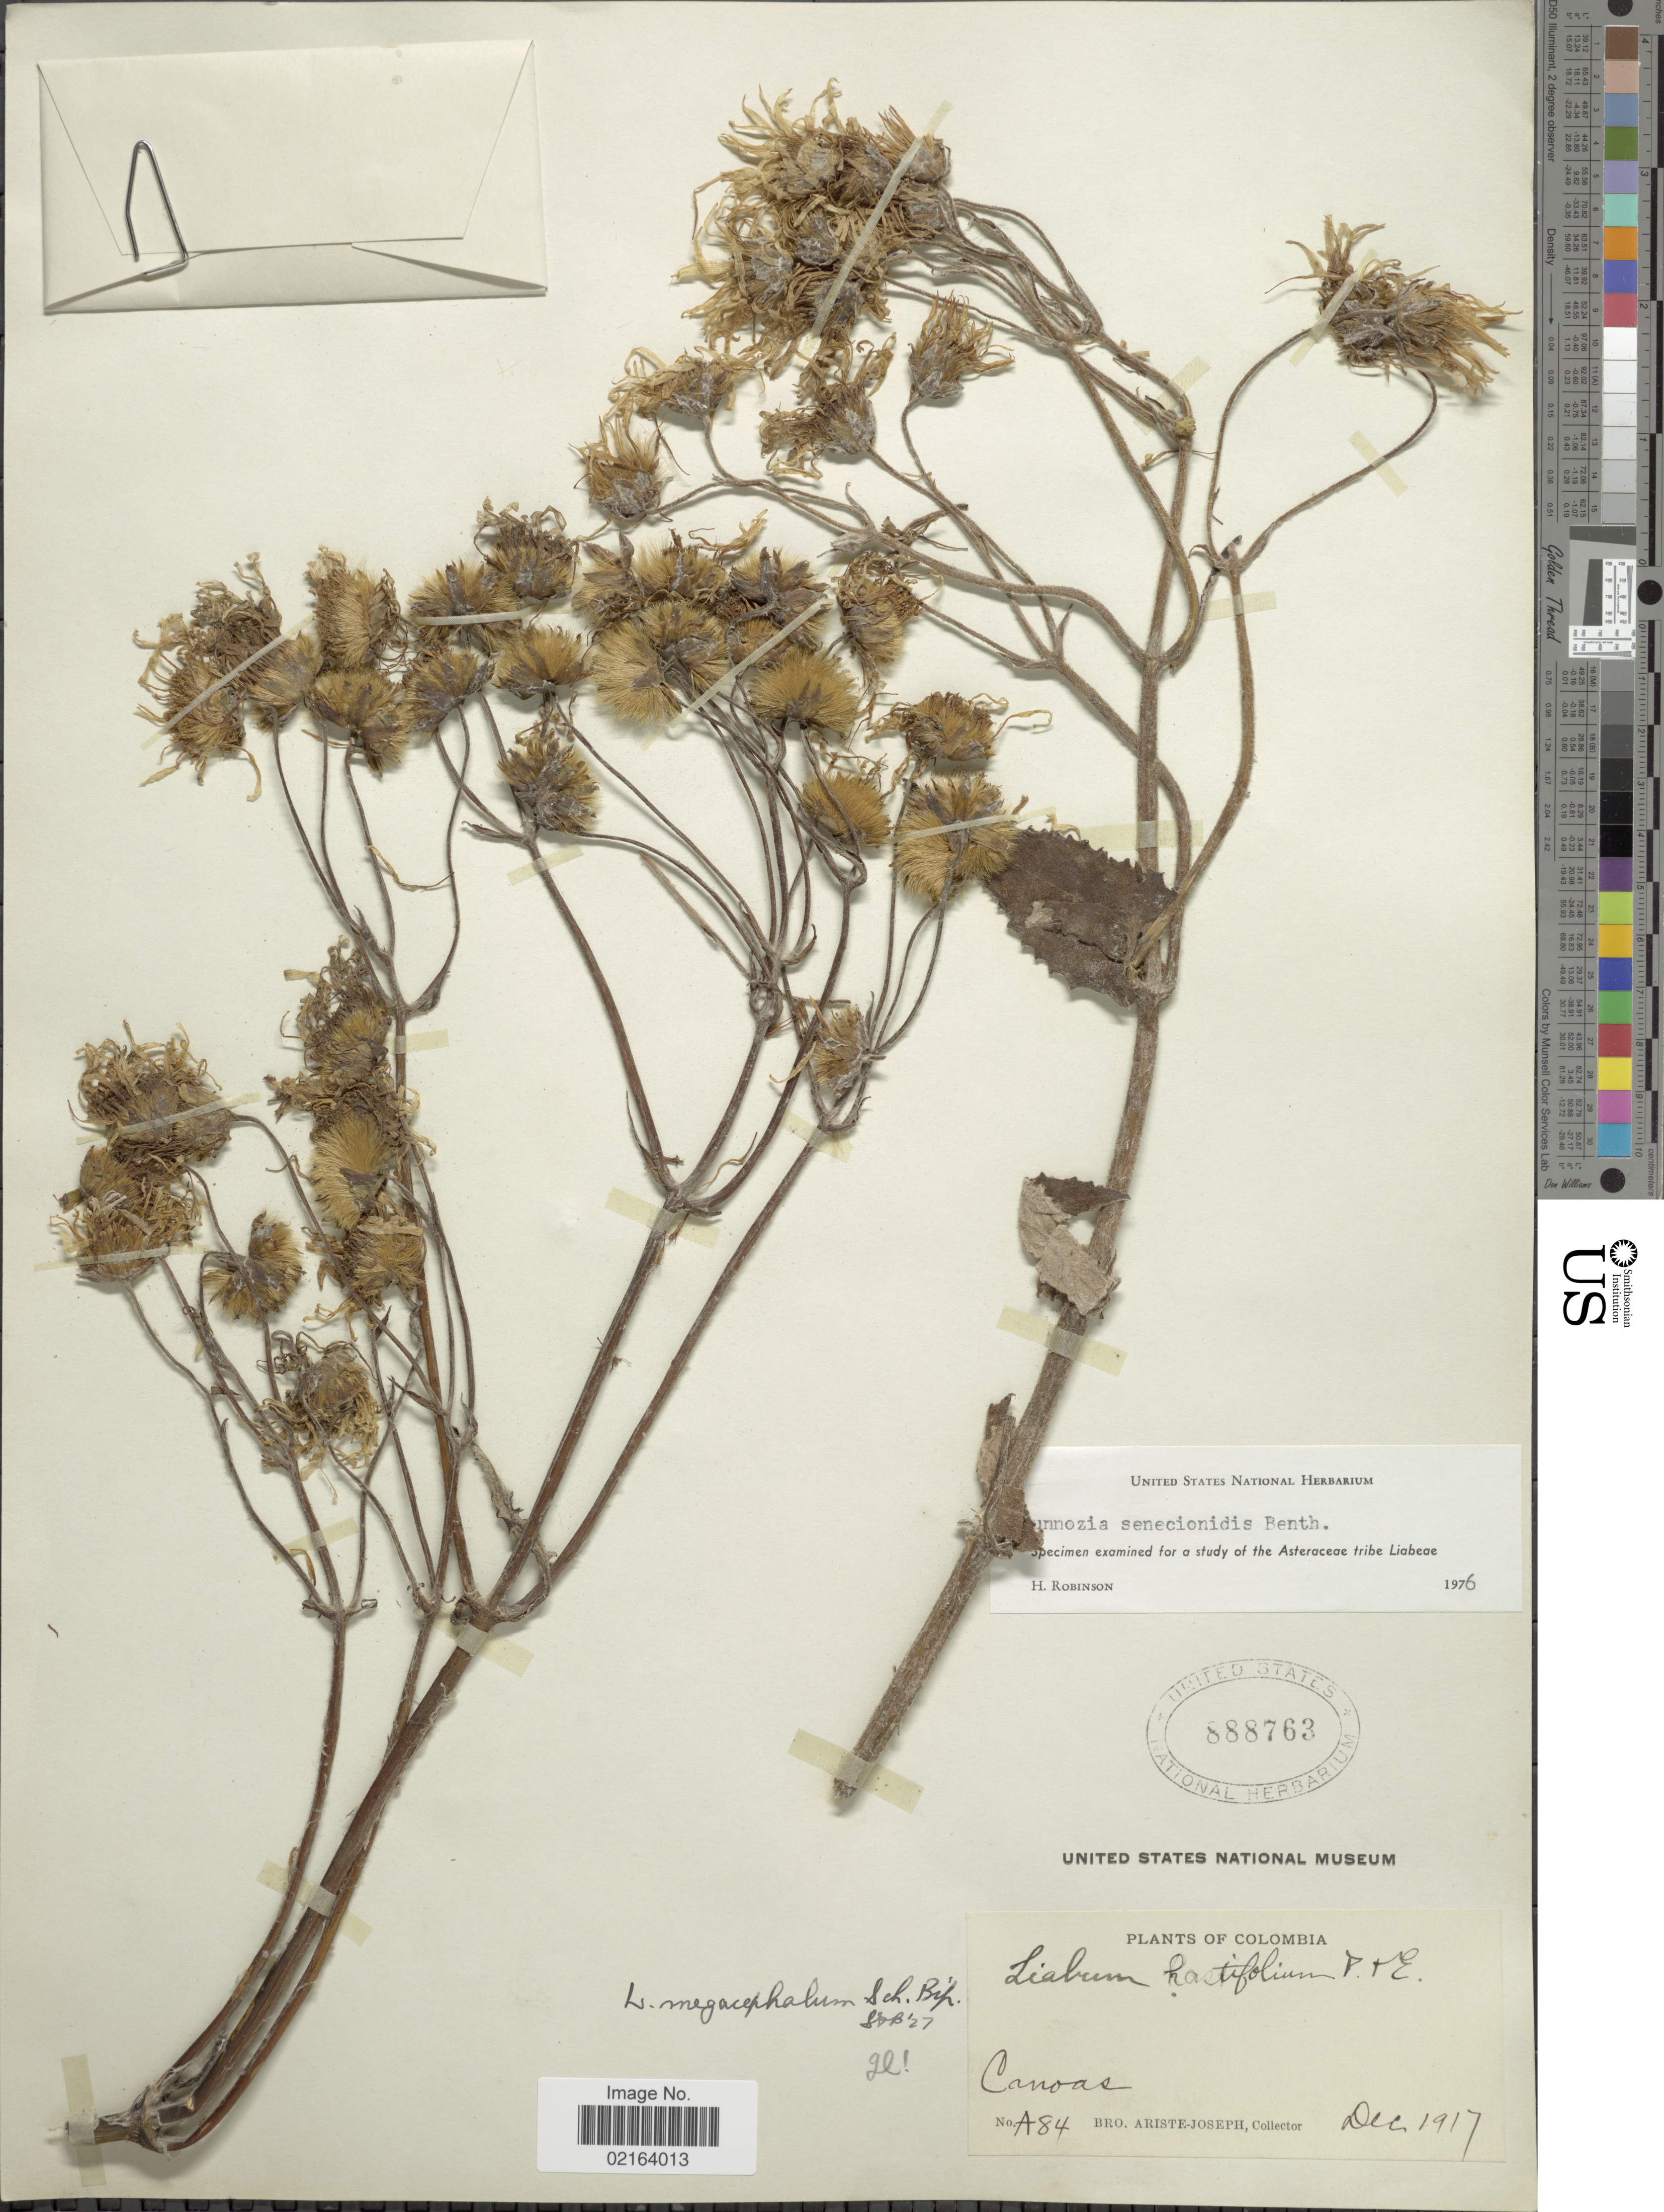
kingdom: Plantae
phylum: Tracheophyta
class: Magnoliopsida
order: Asterales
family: Asteraceae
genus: Munnozia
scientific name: Munnozia senecionidis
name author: Benth.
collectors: Bro. Ariste-Joseph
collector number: A84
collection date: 1917-12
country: Colombia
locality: Canoas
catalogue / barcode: US 888763